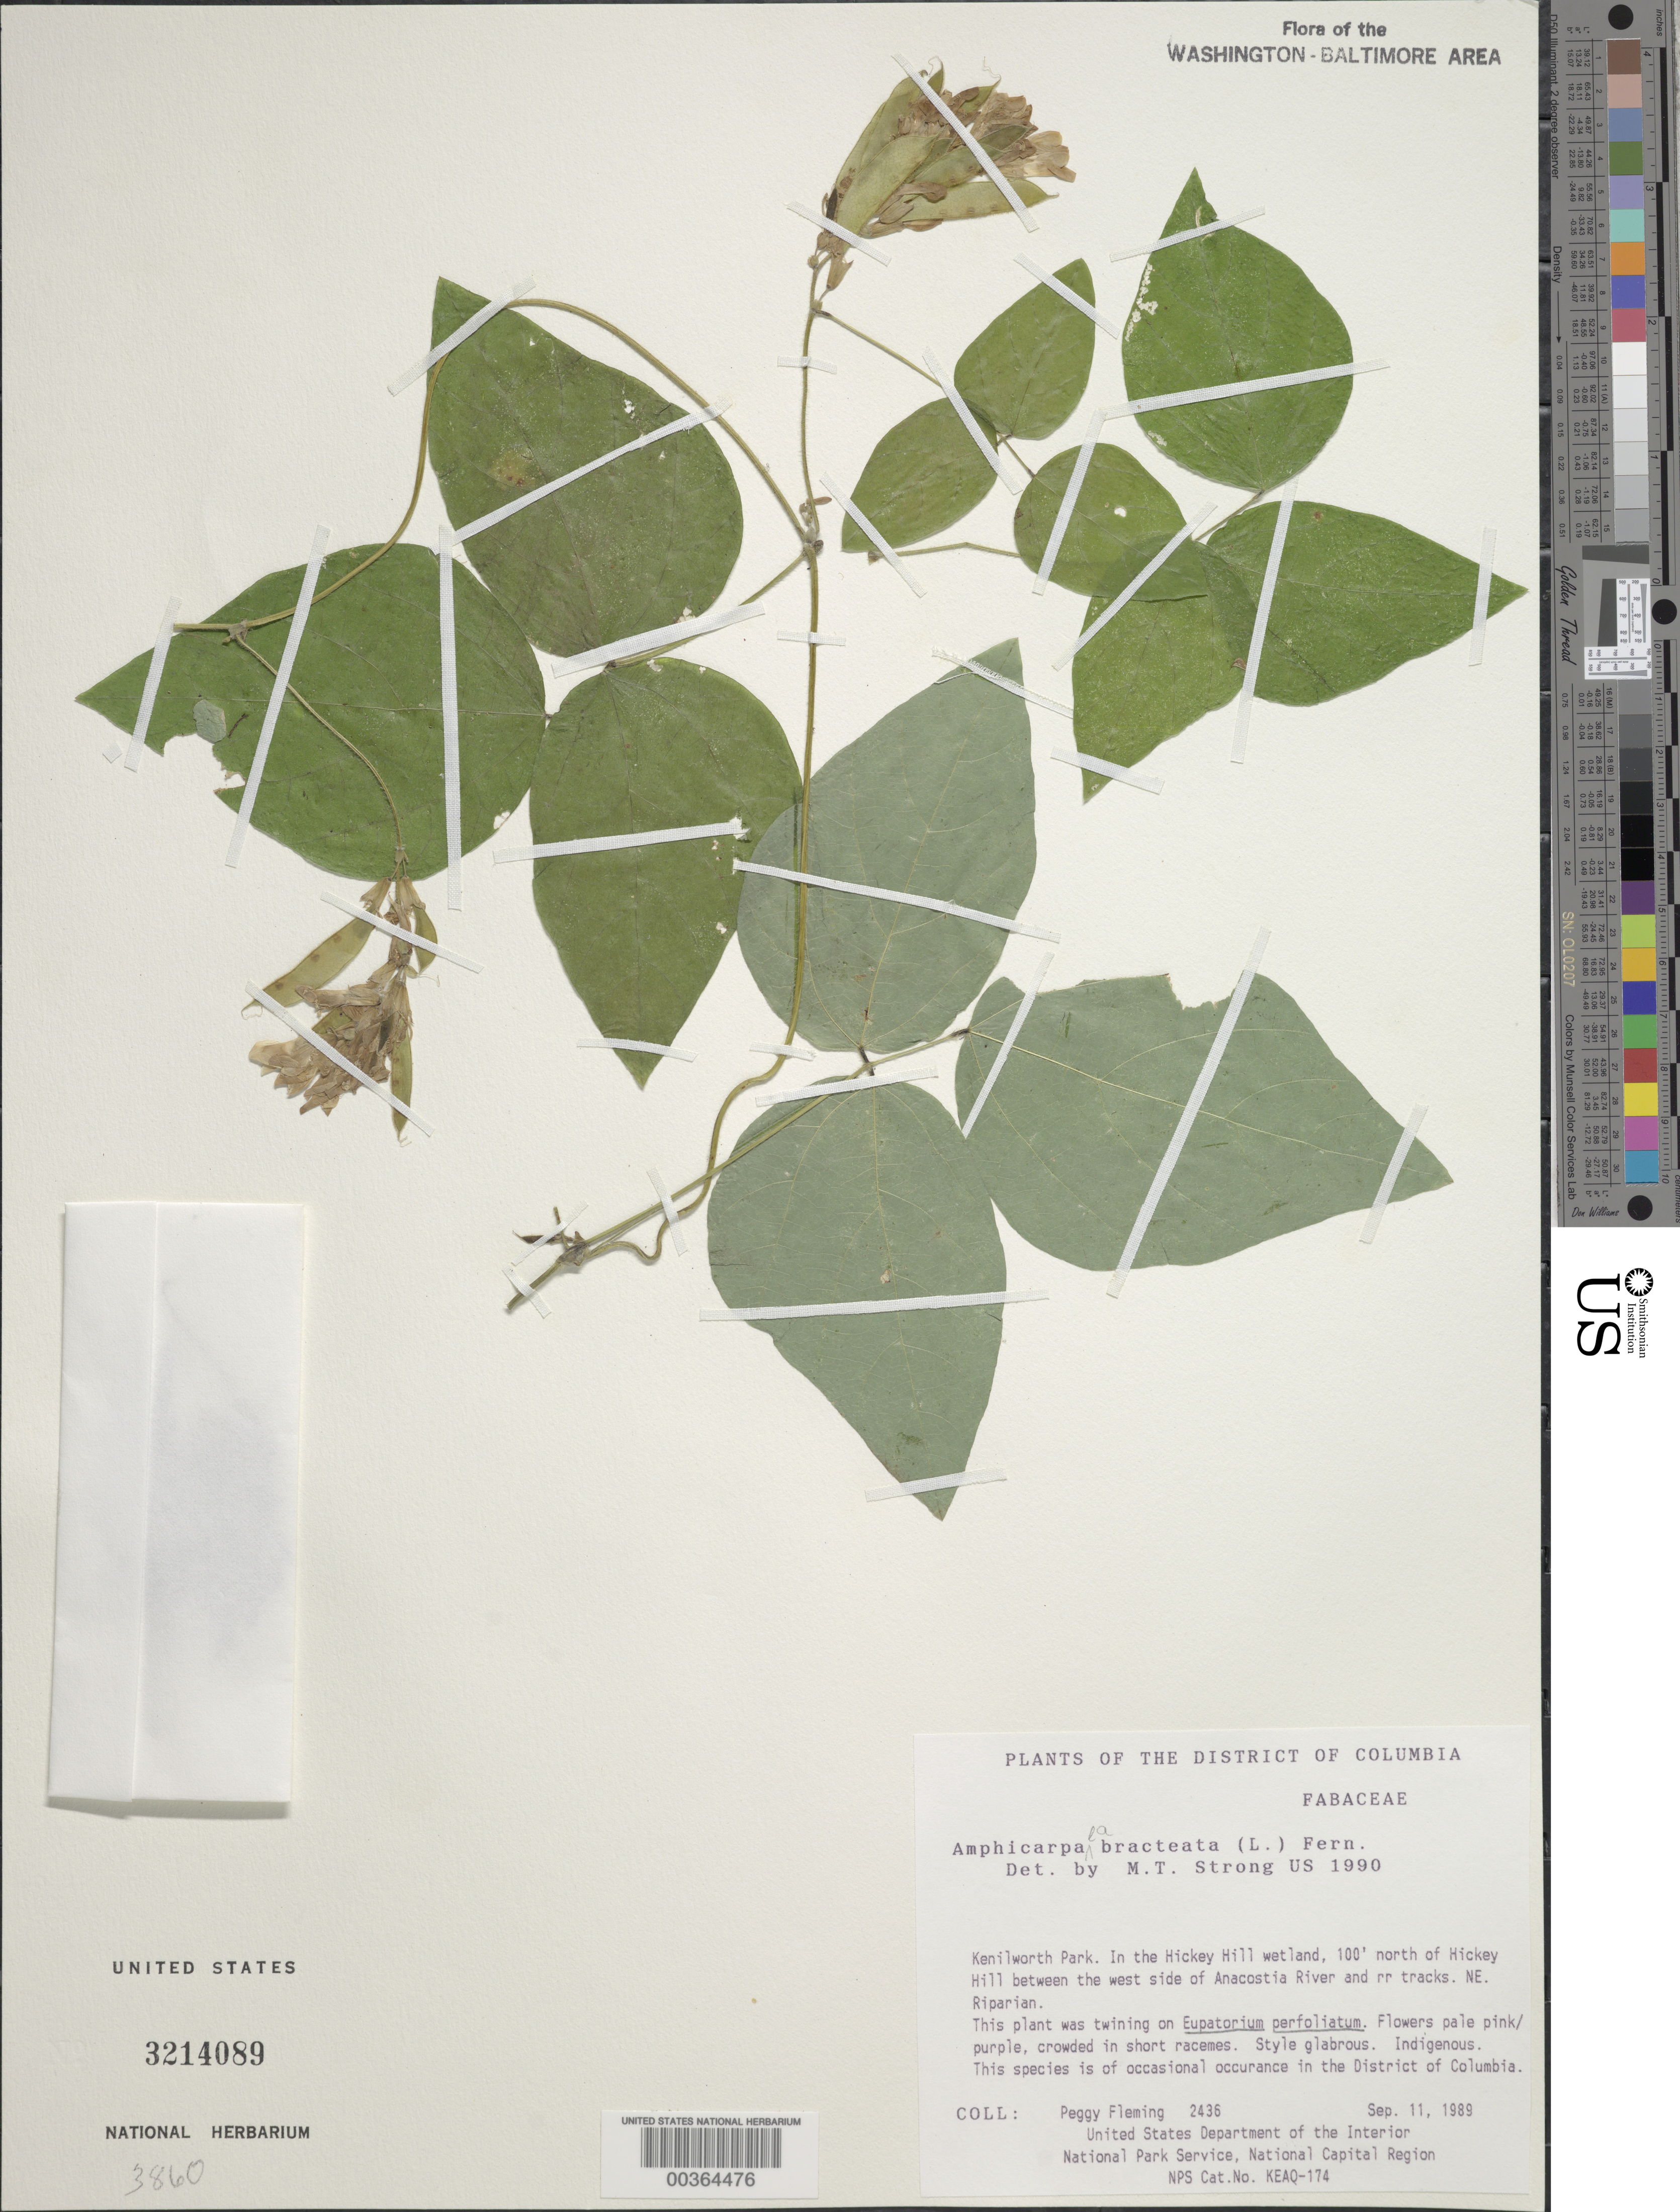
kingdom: Plantae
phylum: Tracheophyta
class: Magnoliopsida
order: Fabales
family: Fabaceae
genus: Amphicarpaea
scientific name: Amphicarpaea bracteata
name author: (L.) Fernald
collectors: P. Fleming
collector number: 2436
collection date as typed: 11 Sep 1989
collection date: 1989-09-11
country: United States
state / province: District of Columbia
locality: Kenilworth Park, in Hickey Hill wetland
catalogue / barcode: US 3214089